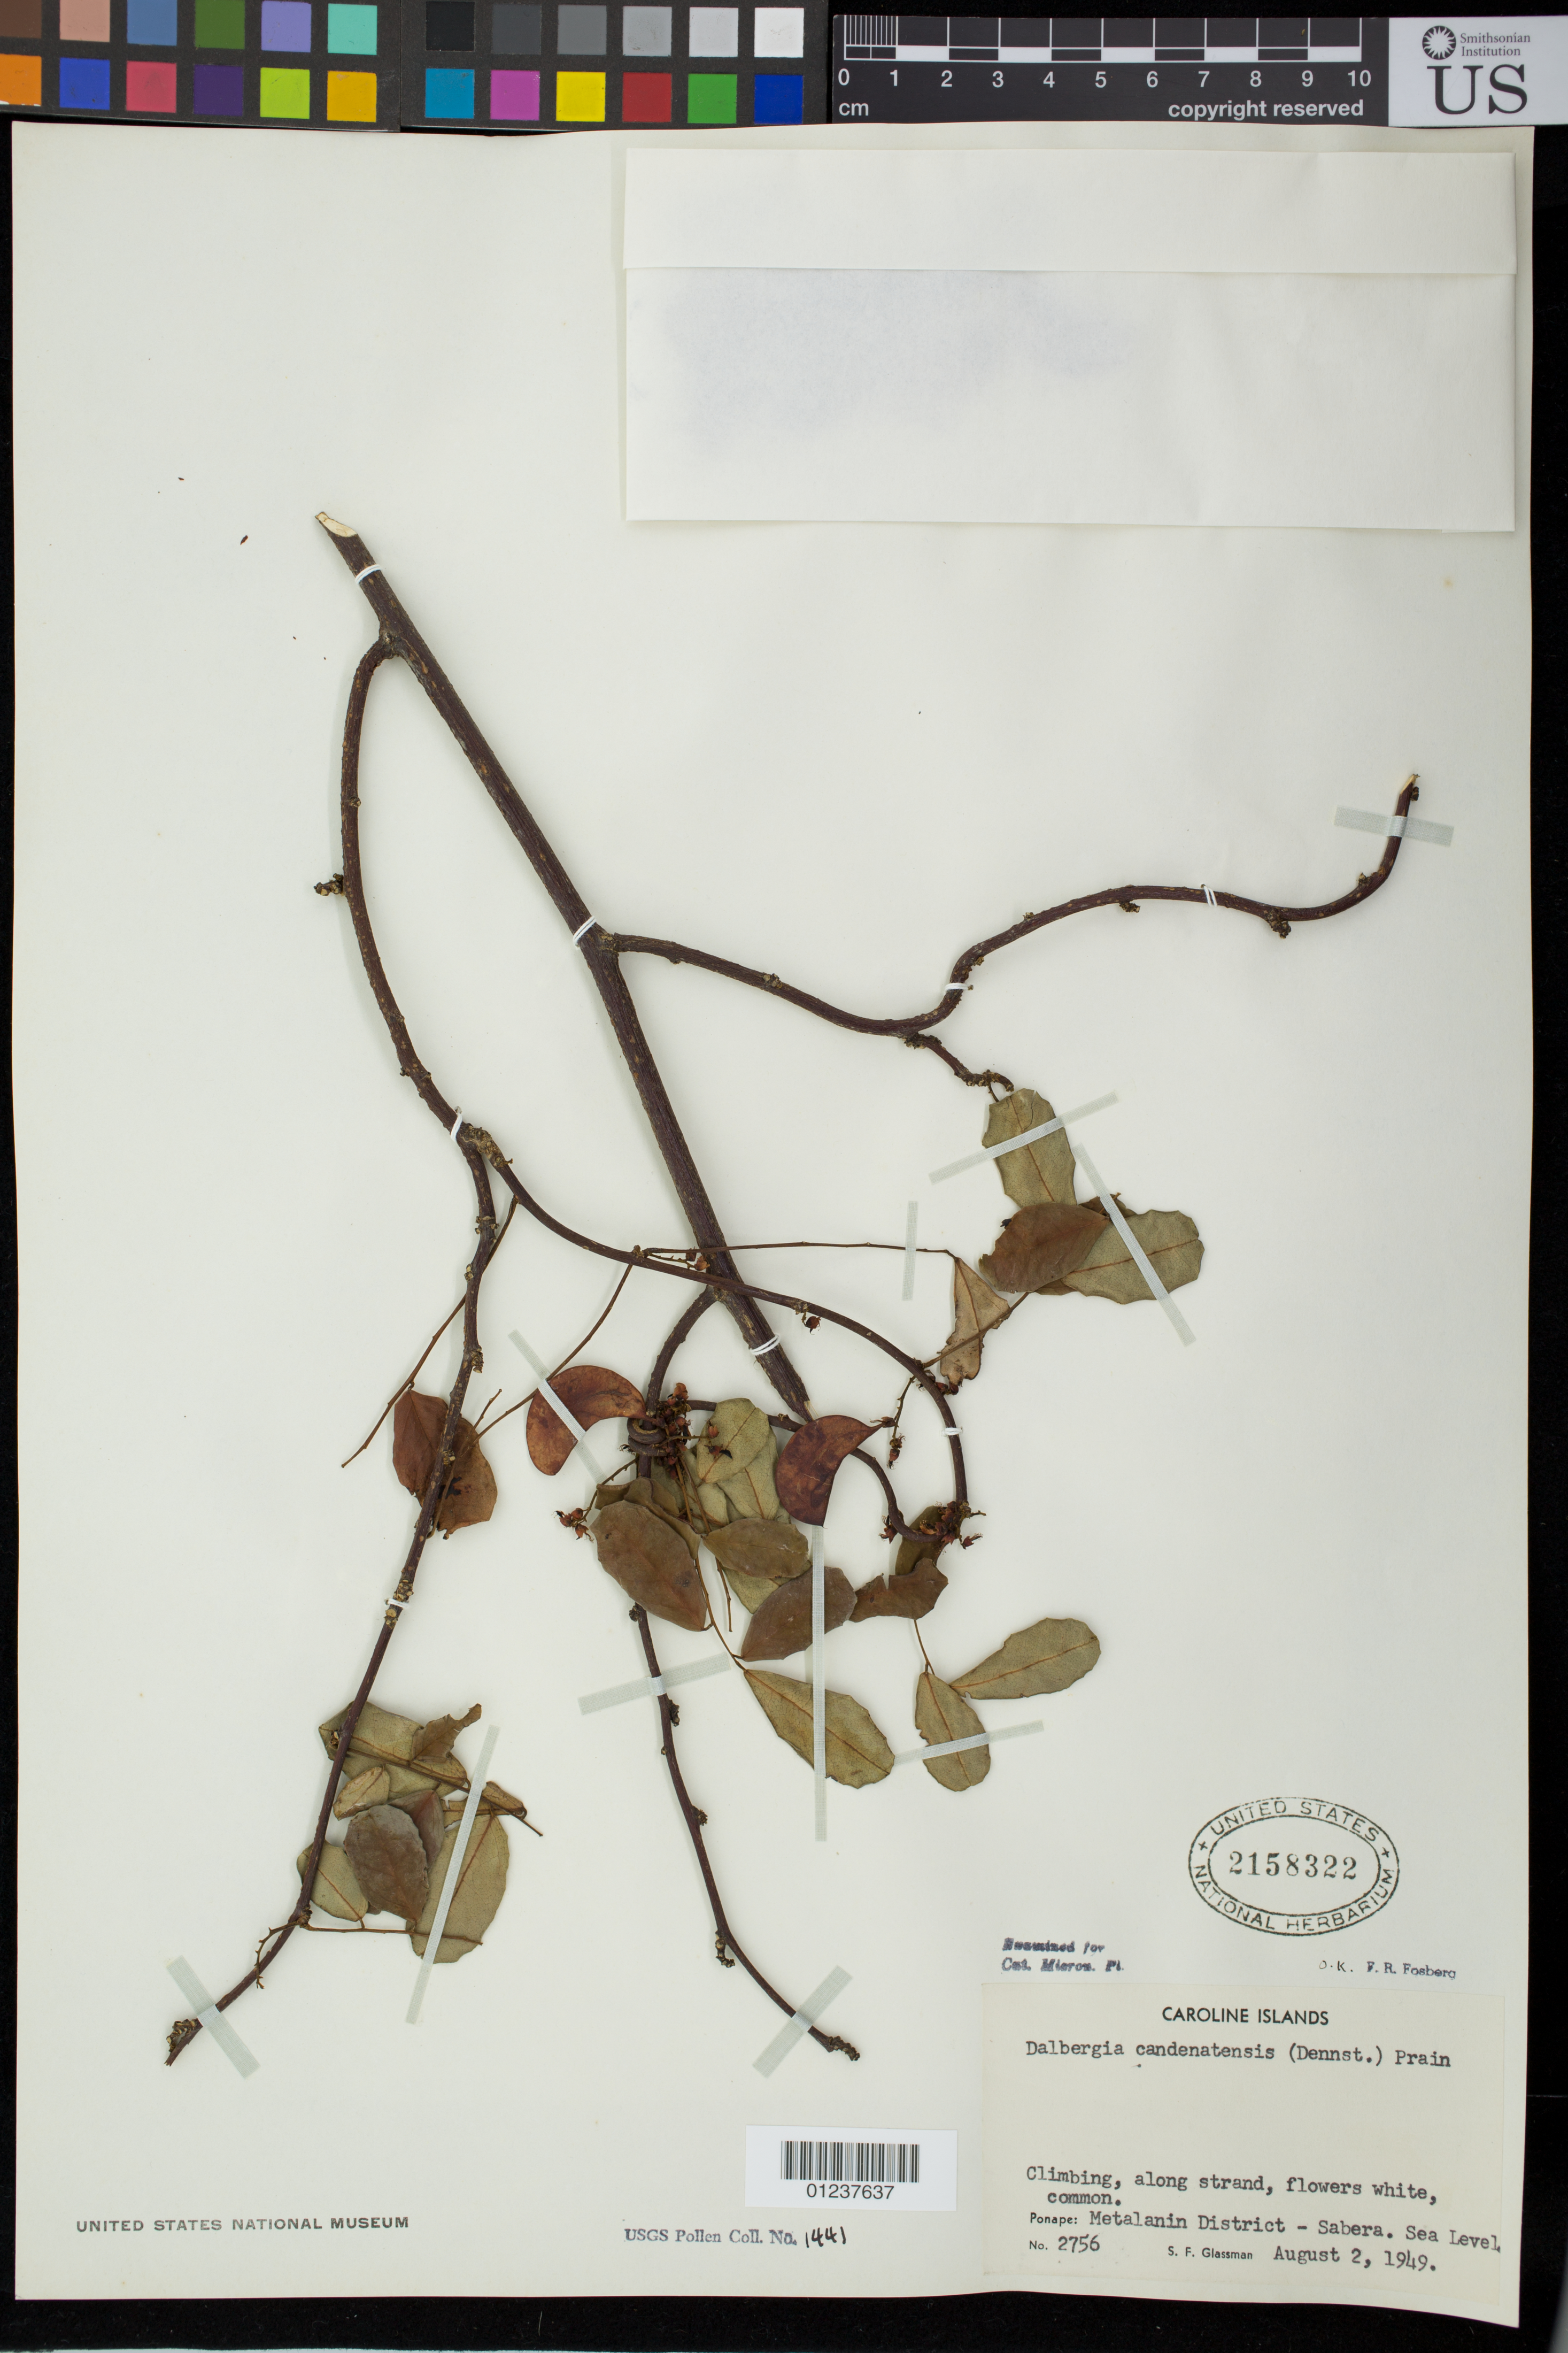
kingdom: Plantae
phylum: Tracheophyta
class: Magnoliopsida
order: Fabales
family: Fabaceae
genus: Dalbergia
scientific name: Dalbergia candenatensis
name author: (Dennst.) Pr.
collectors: S. F. Glassman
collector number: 2756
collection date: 1949-08-02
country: Micronesia, Federated States of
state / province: Pohnpei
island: Pohnpei [Ponape]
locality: Ponape [Pohnpei]: Matalanim District - Sabera.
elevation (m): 0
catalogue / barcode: US 2158322